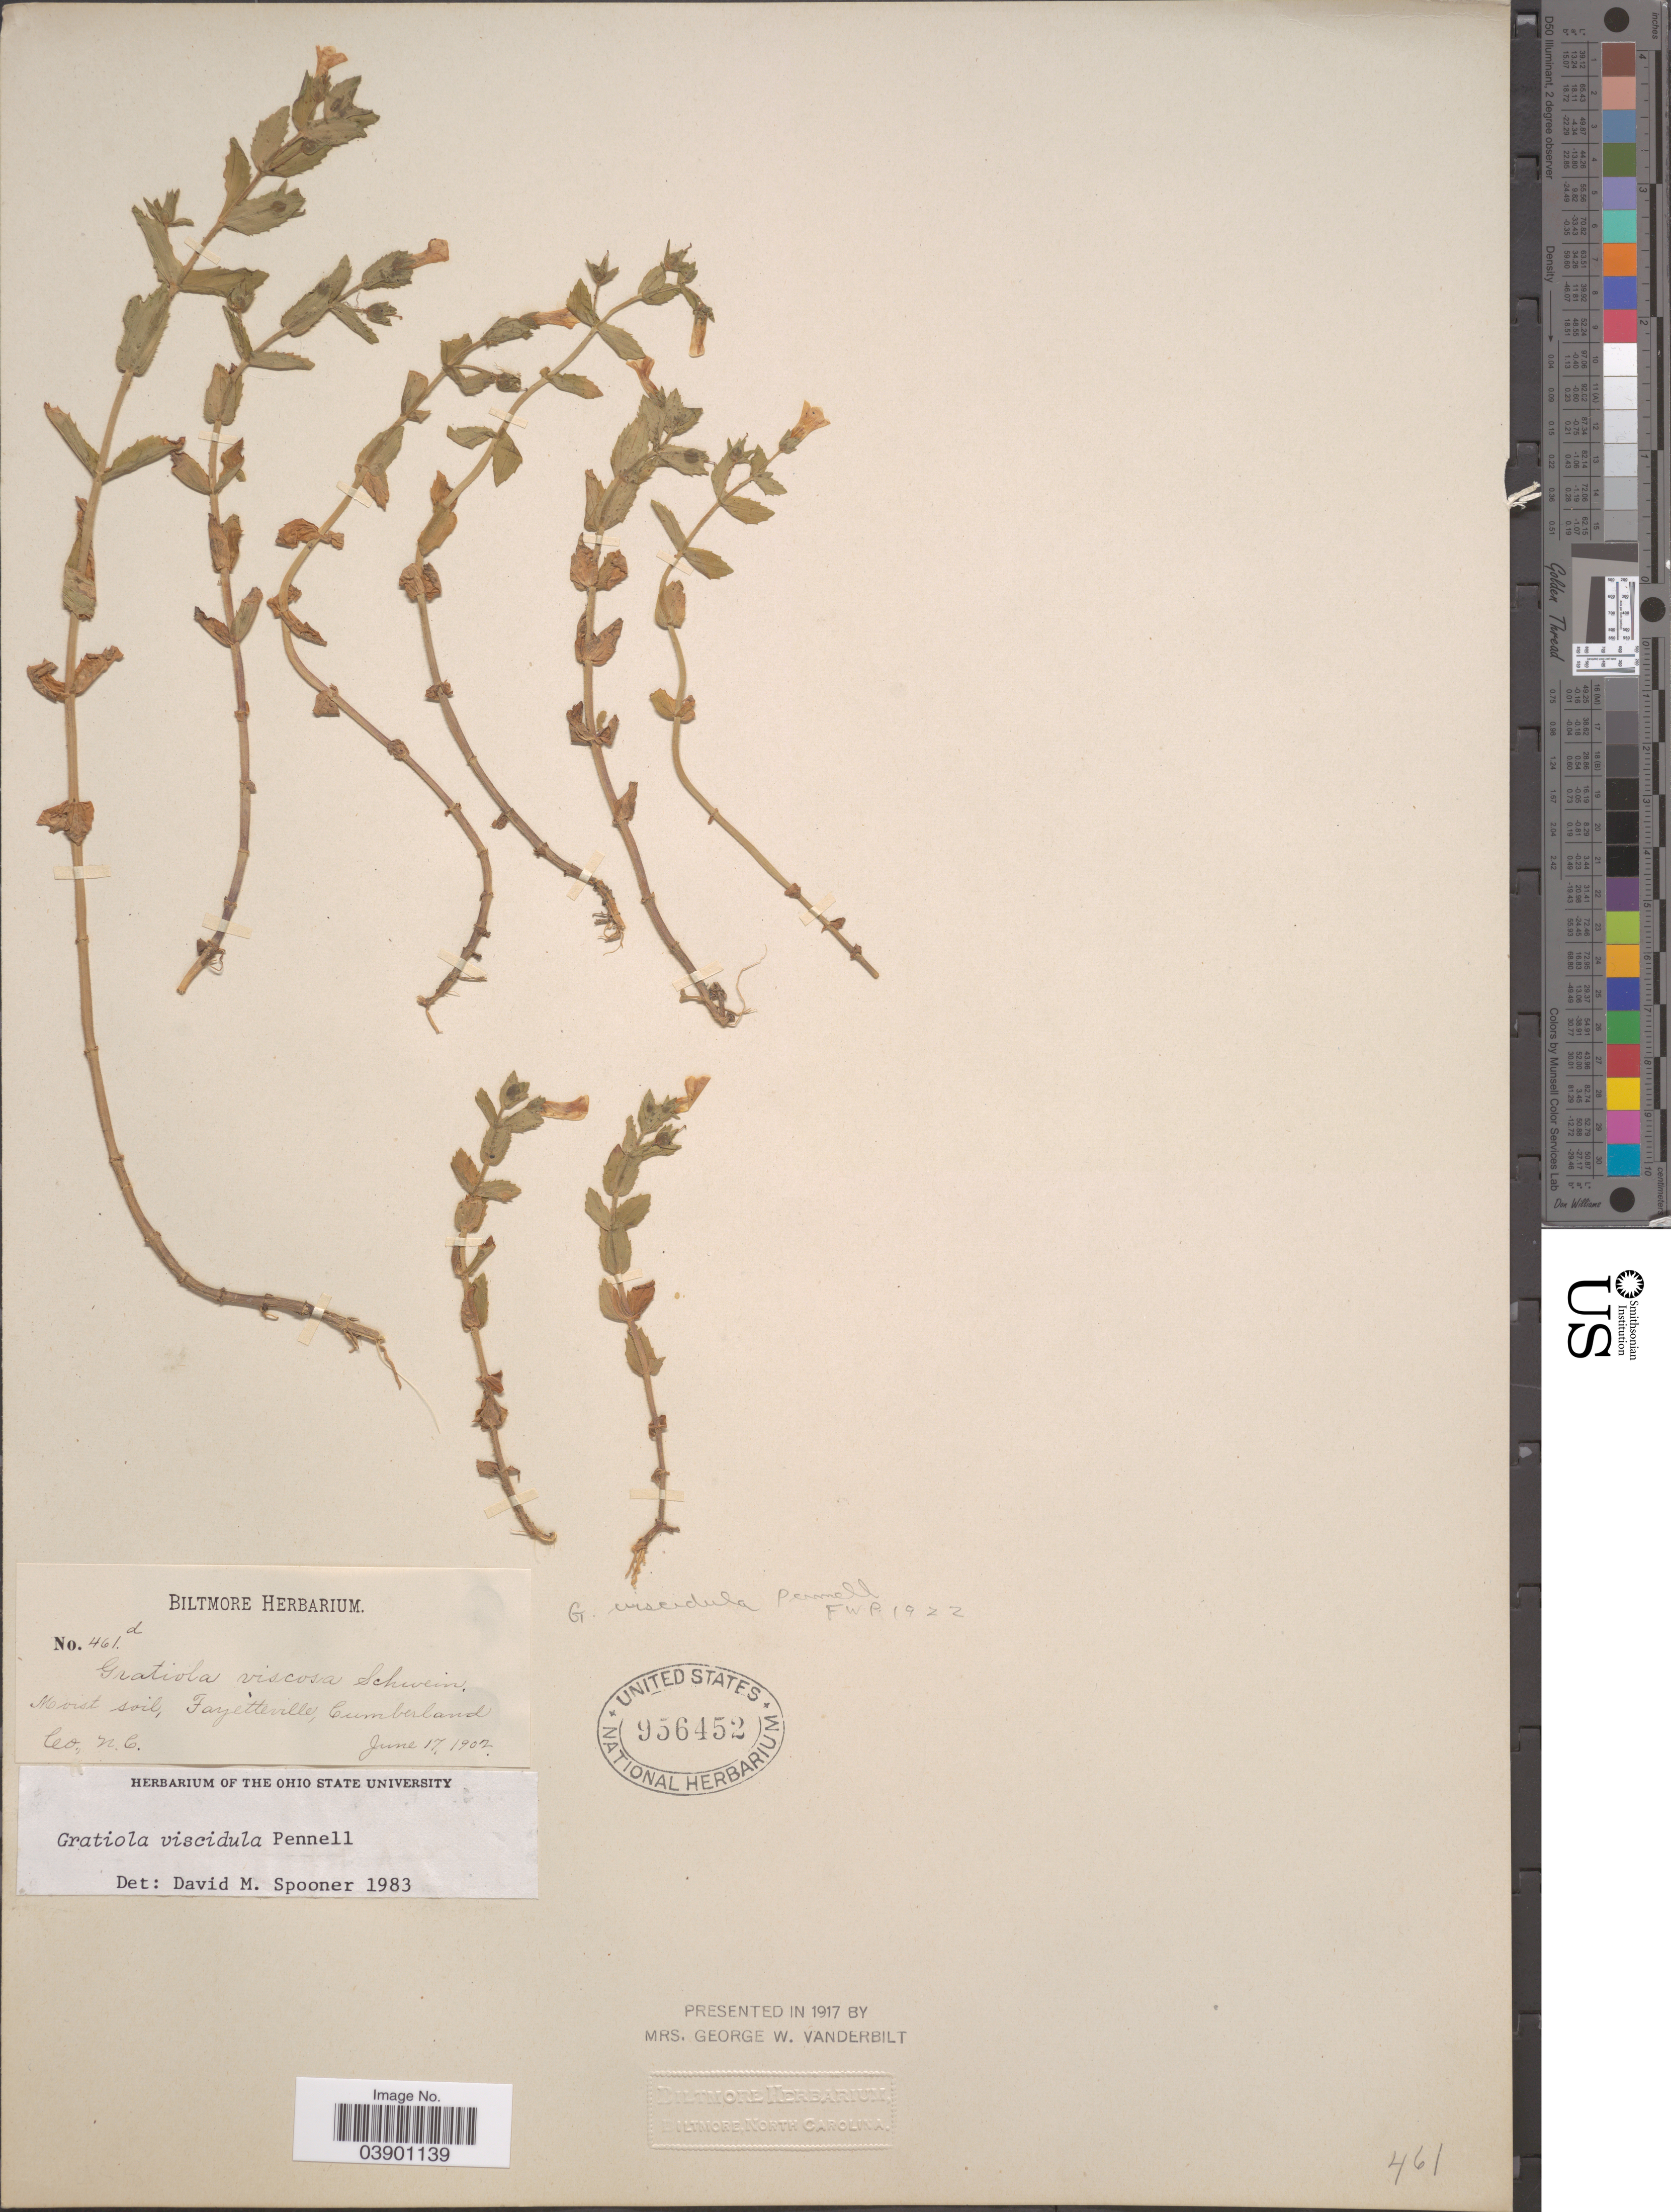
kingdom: Plantae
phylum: Tracheophyta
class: Magnoliopsida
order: Lamiales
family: Plantaginaceae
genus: Gratiola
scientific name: Gratiola viscidula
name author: Pennell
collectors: ex herb. Biltmore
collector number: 461d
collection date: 1902-06-17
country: United States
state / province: North Carolina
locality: Fayetteville, Cumberland Co.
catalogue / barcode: US 956452